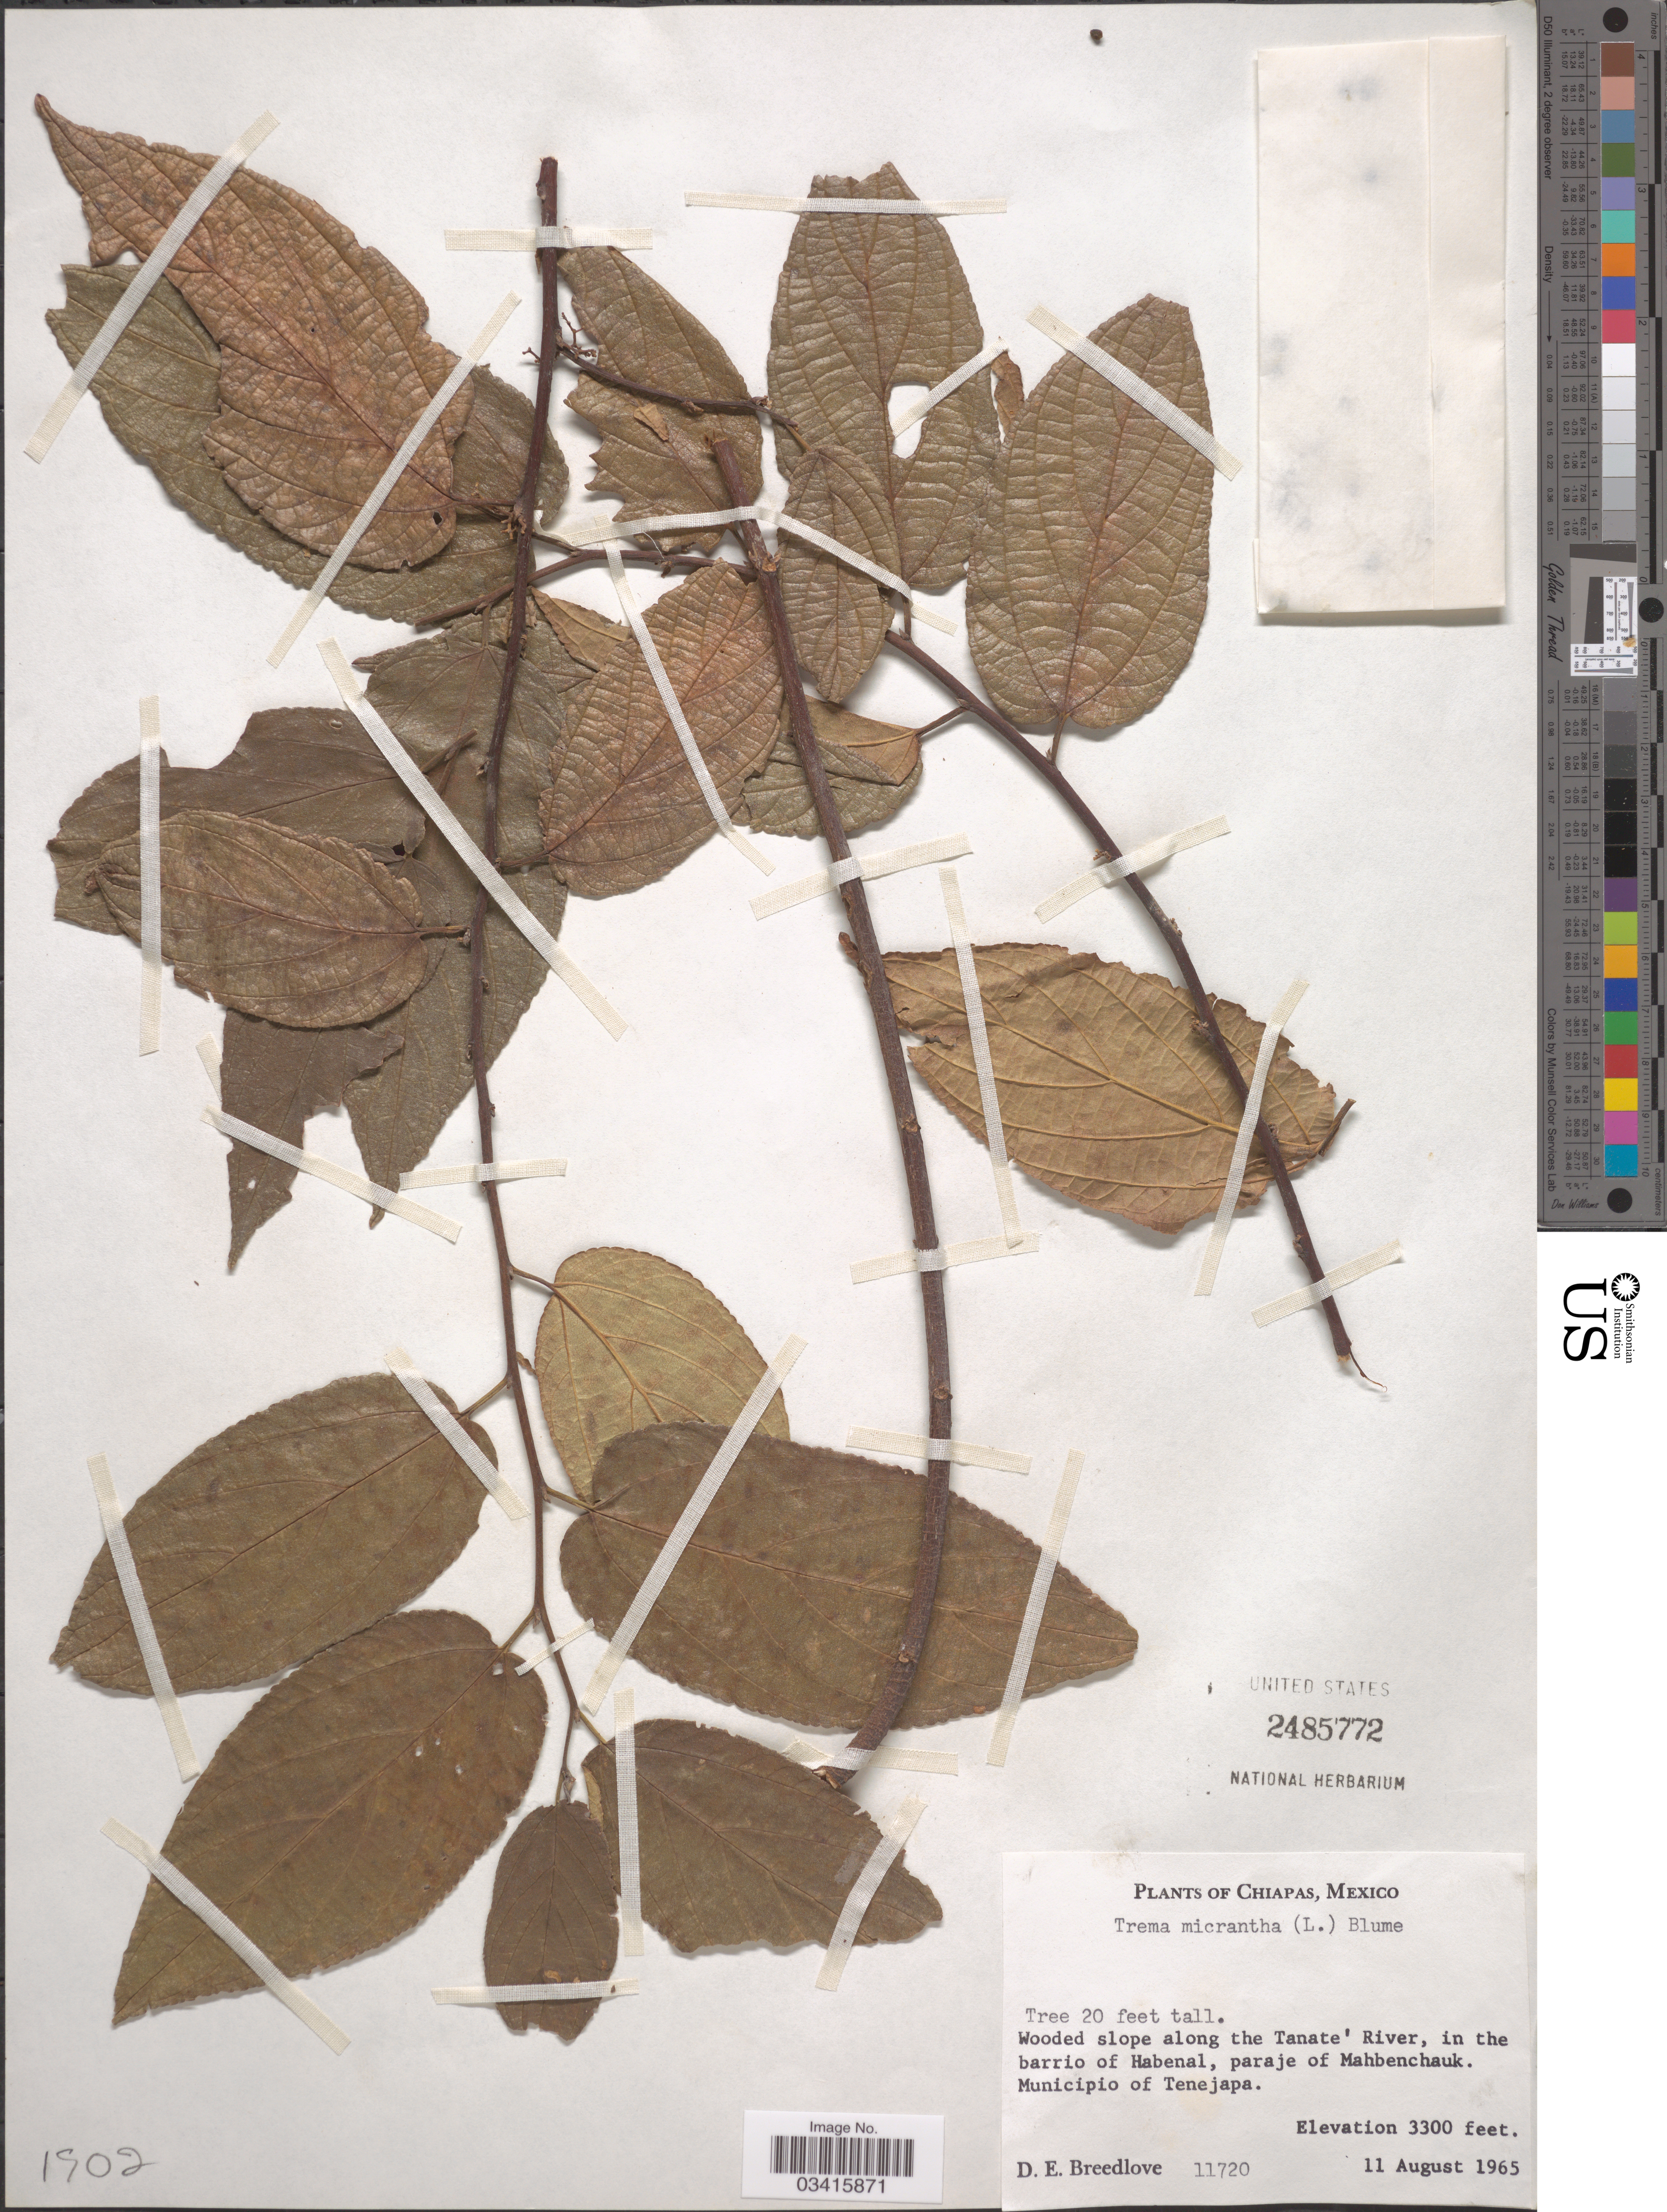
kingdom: Plantae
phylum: Tracheophyta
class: Magnoliopsida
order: Rosales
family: Cannabaceae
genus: Trema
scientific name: Trema micranthum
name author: (L.) Blume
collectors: D. E. Breedlove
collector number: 11720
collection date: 1965-08-11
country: Mexico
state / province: Chiapas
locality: Wooded slope along the Tanate' River, in the barrio of Habenal, paraje of Mahbenchauk. Municipio of Tenejapa.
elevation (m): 1006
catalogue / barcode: US 2485772